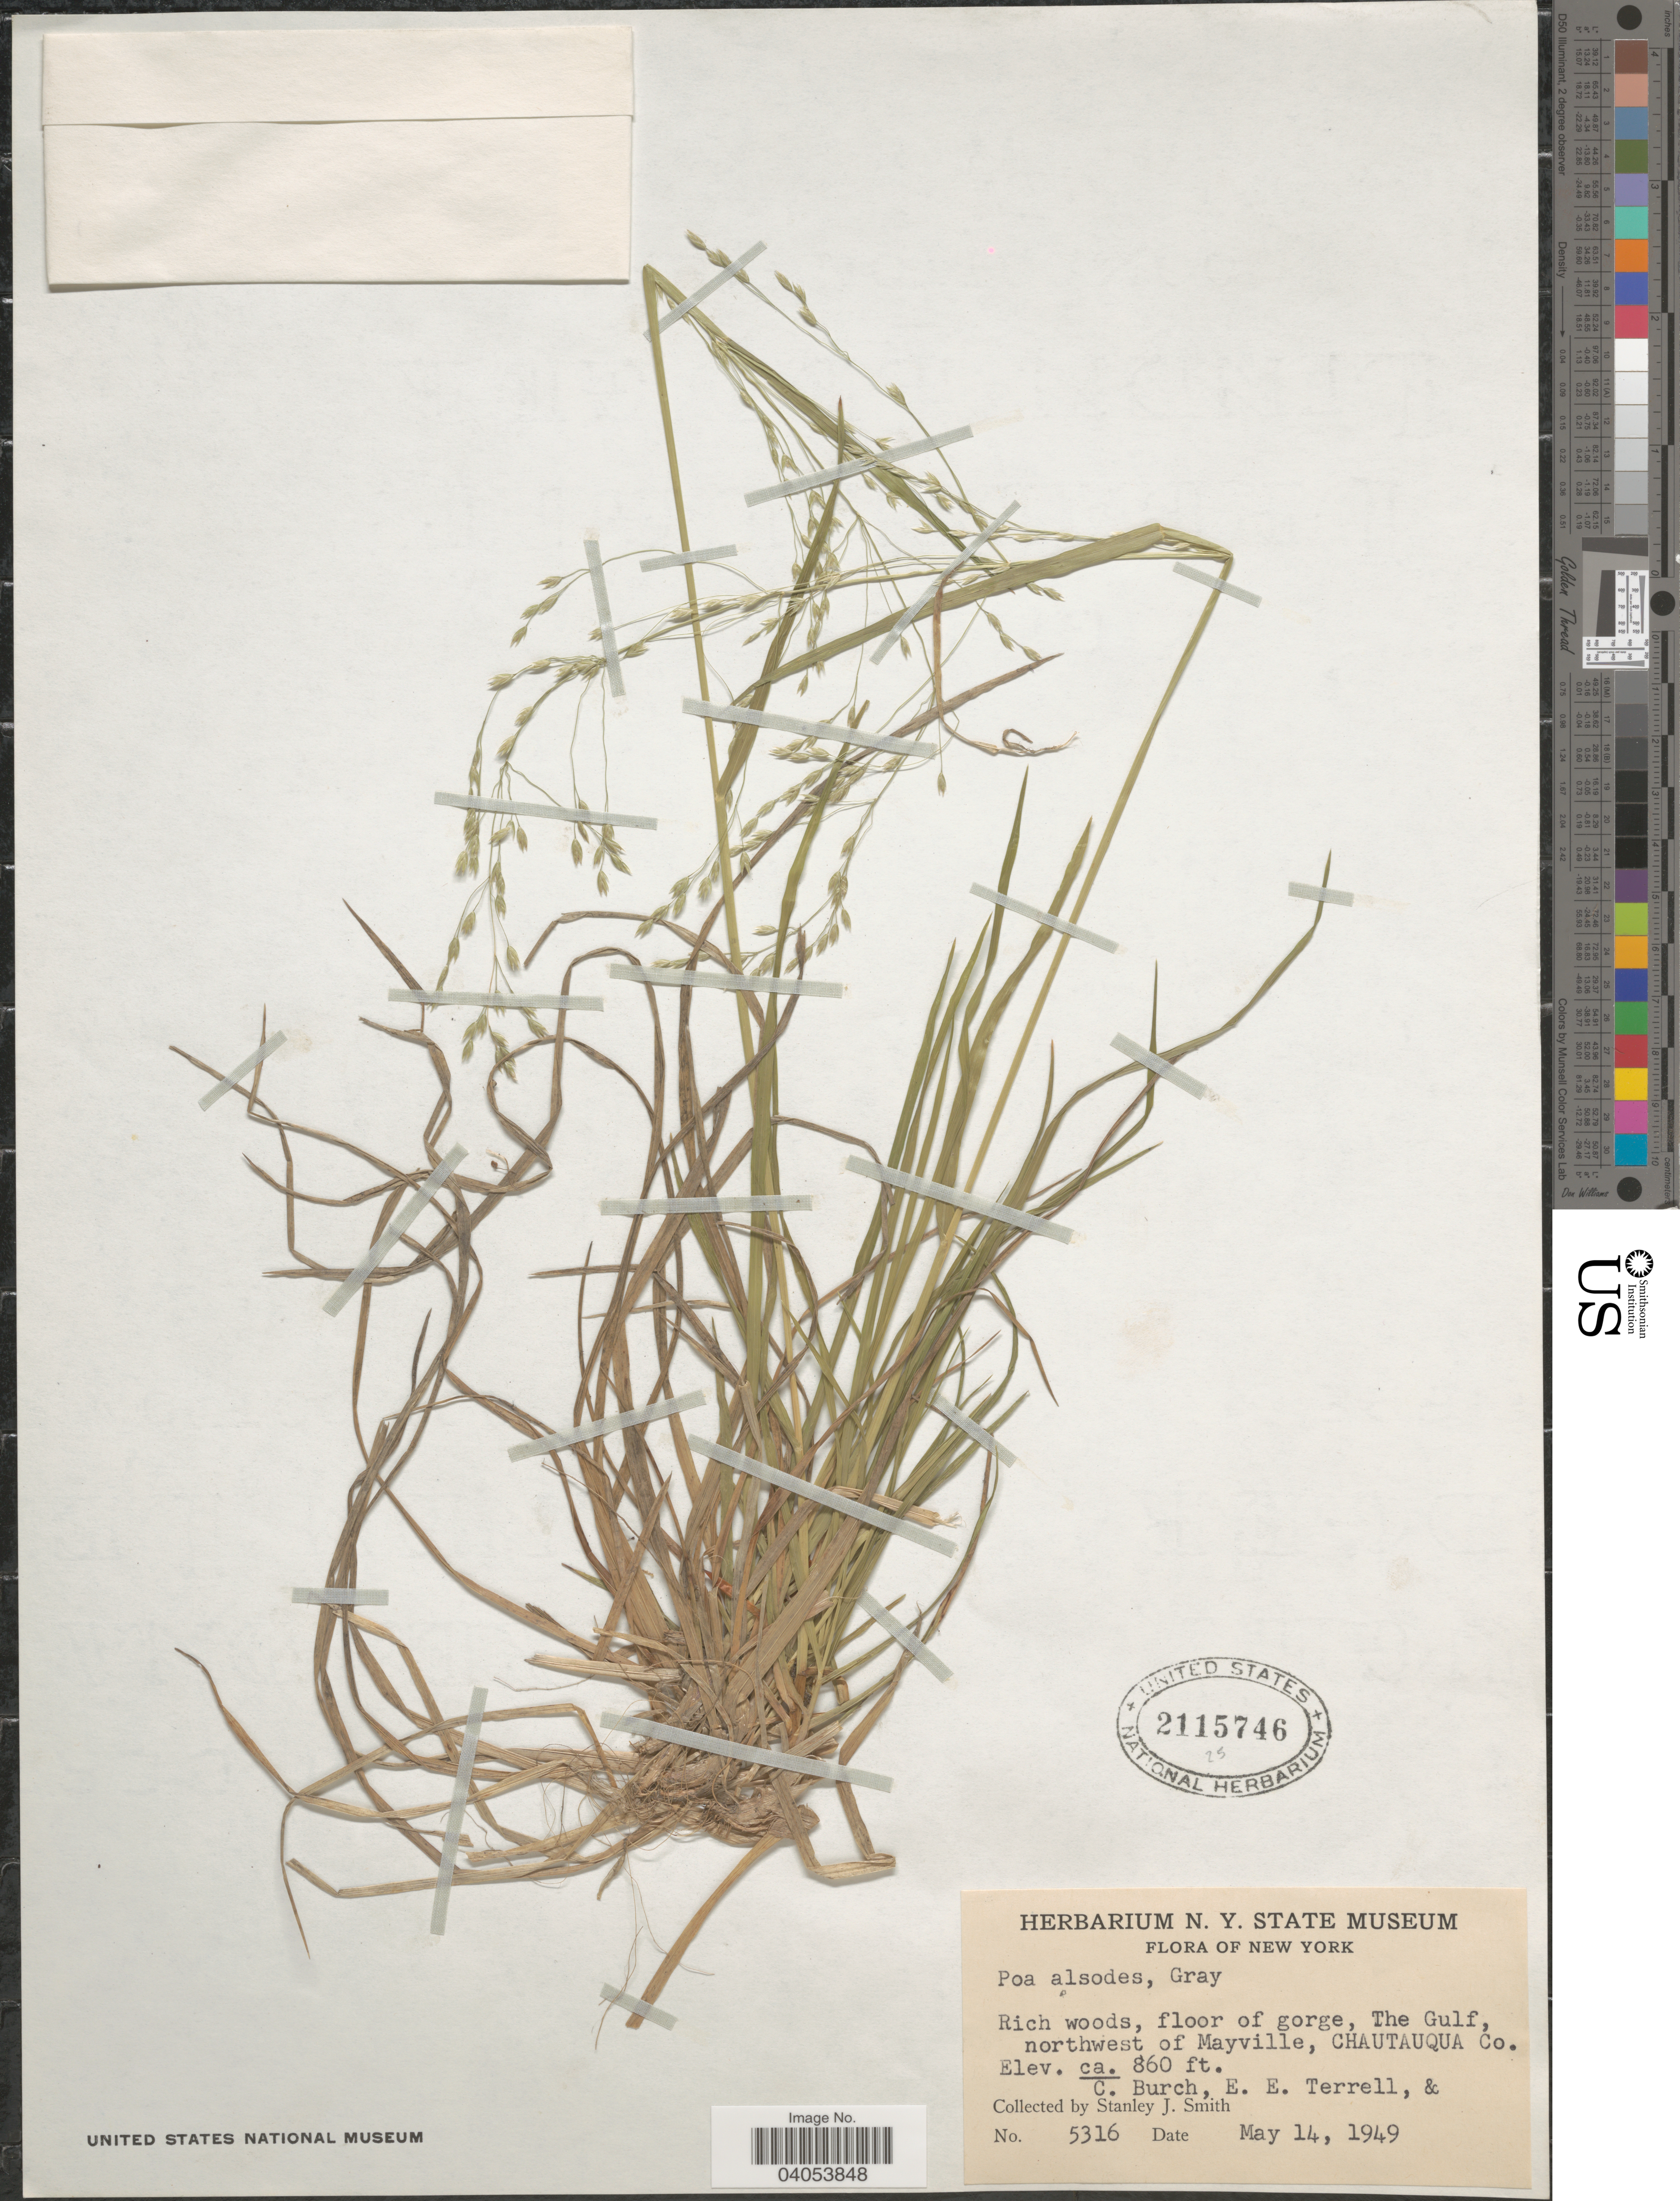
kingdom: Plantae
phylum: Tracheophyta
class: Liliopsida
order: Poales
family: Poaceae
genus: Poa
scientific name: Poa alsodes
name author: A. Gray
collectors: C. Burch, E. E. Terrell & S. Smith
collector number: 5316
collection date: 1949-05-14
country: United States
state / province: New York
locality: The Gulf, northwest of Mayville, Chautauqua Co.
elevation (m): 262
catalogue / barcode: US 2115746